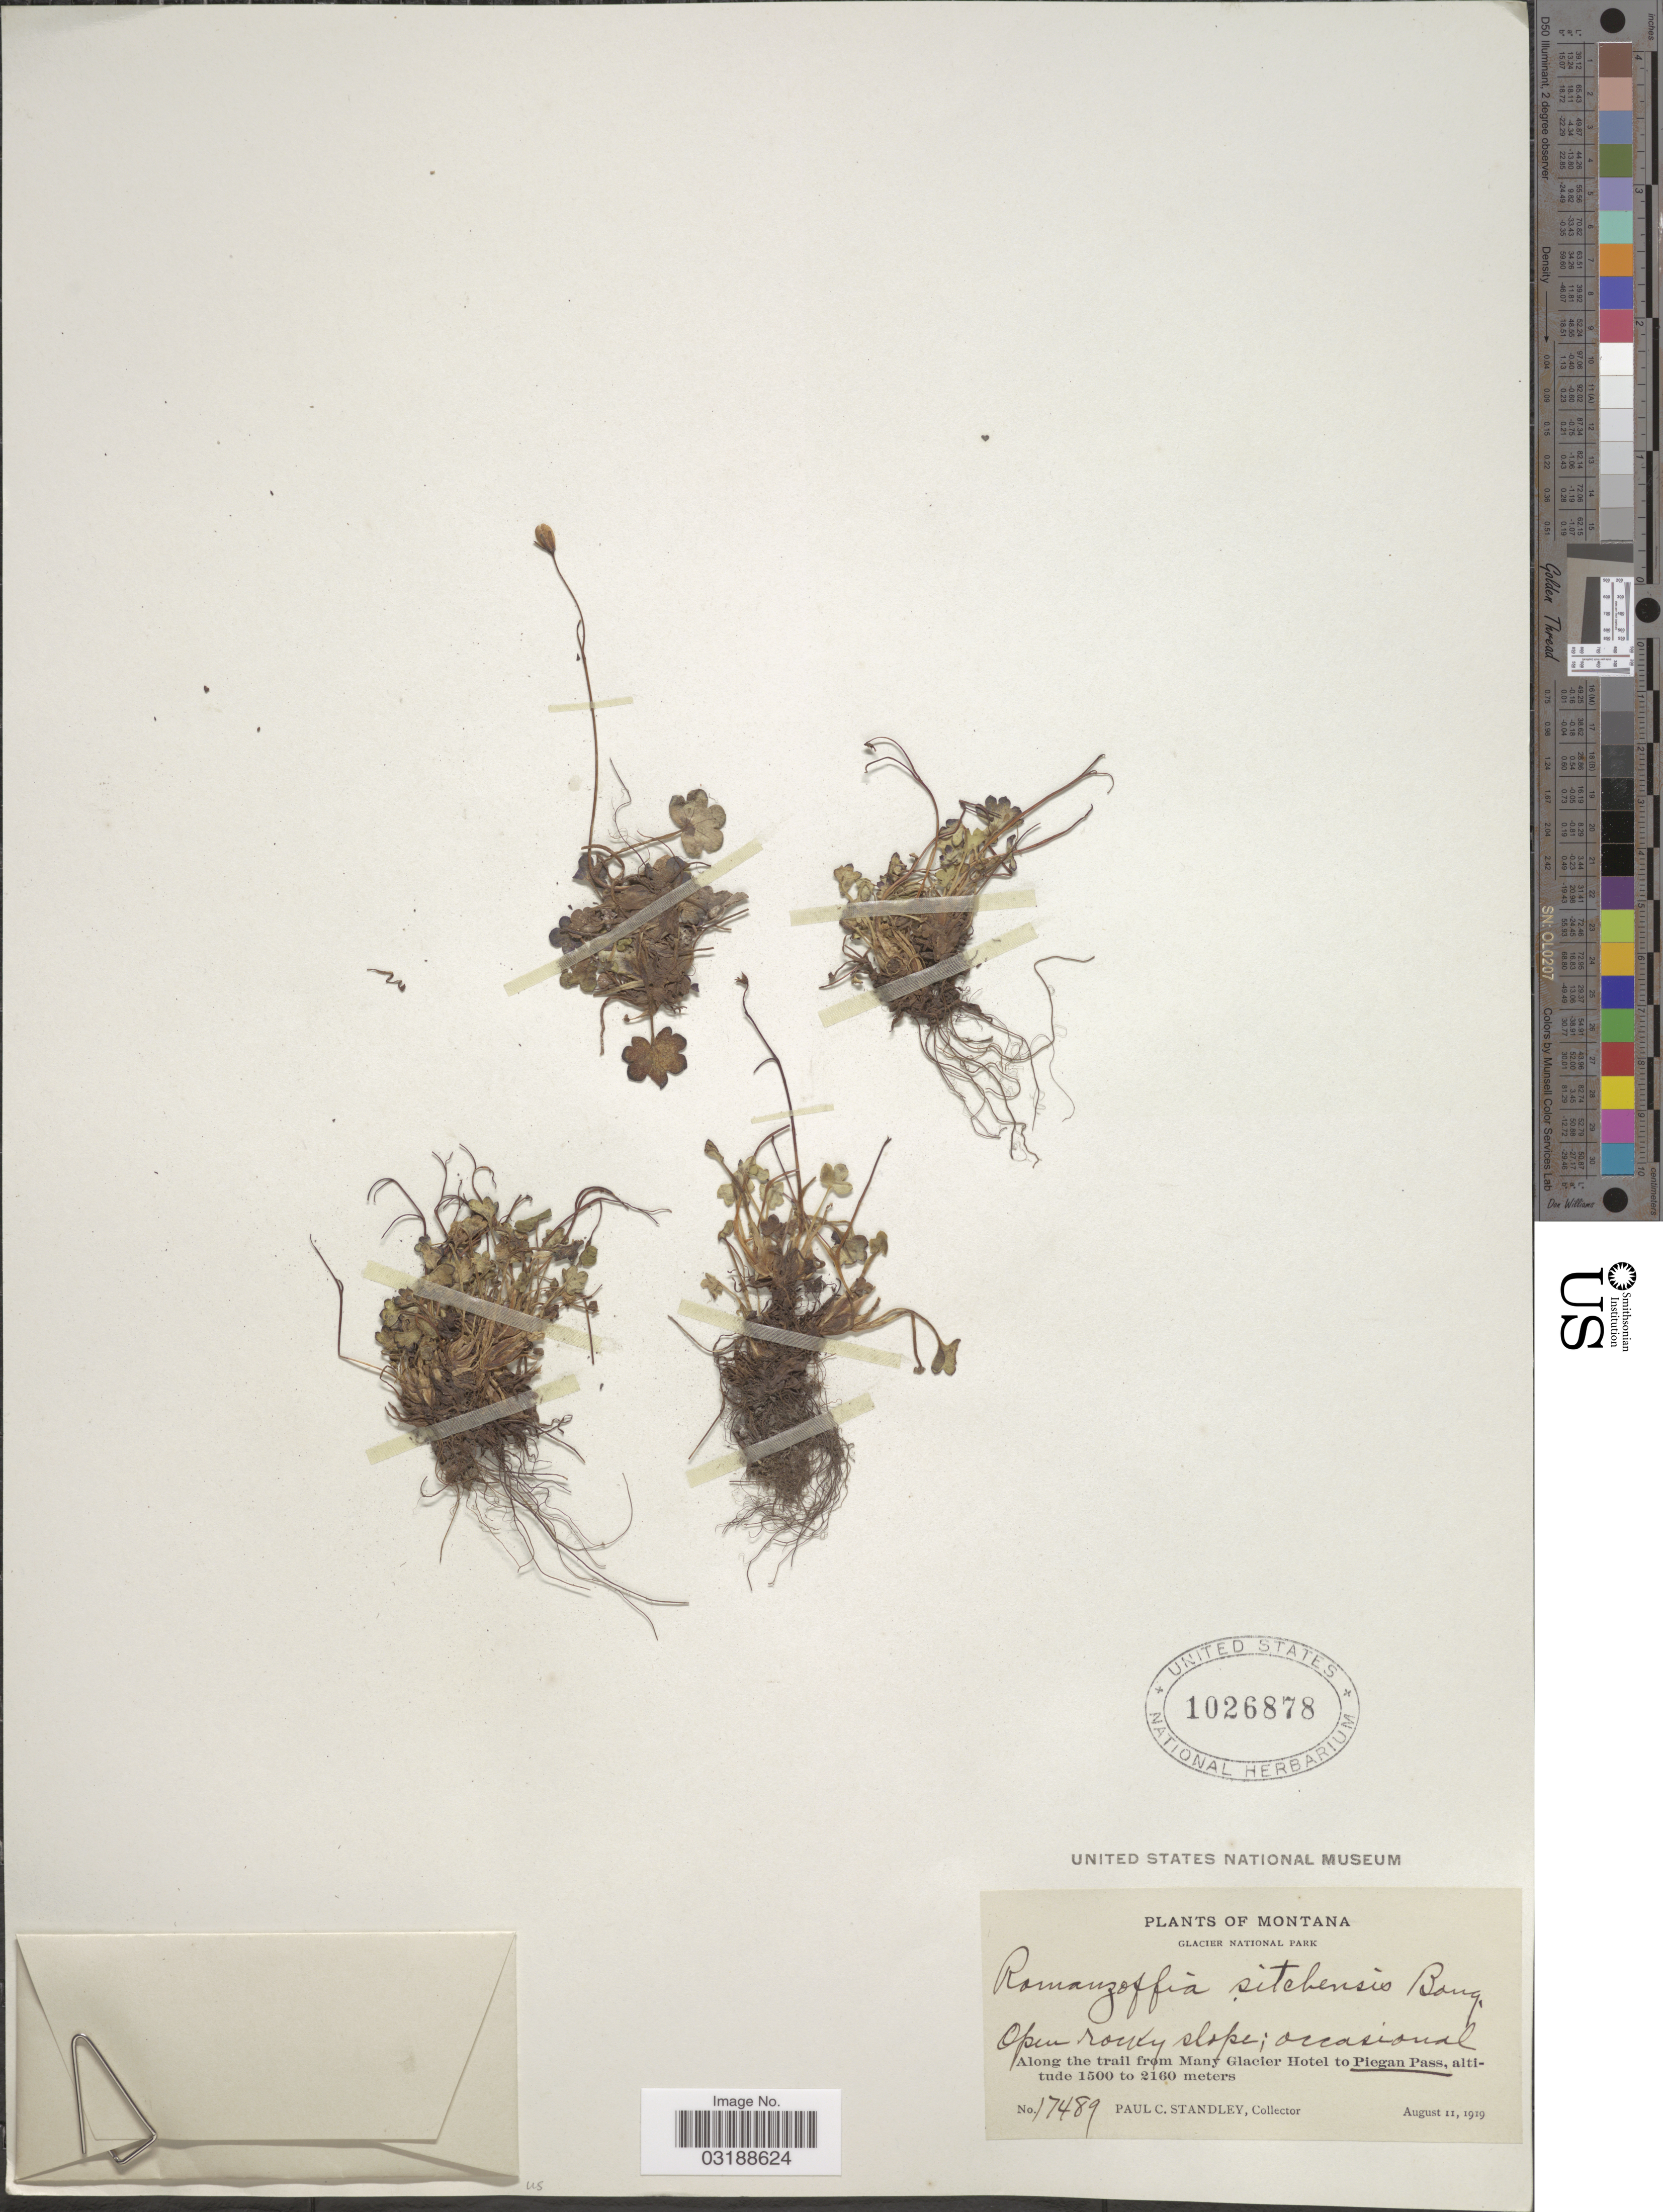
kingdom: Plantae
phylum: Tracheophyta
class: Magnoliopsida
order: Boraginales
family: Hydrophyllaceae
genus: Romanzoffia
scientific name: Romanzoffia sitchensis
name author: Bong.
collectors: P. C. Standley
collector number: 17489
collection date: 1919-08-11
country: United States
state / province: Montana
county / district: Glacier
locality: Glacier National Park, along the trail from Many Glacier Hotel to Piegan Pass.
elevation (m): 1500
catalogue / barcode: US 1026878